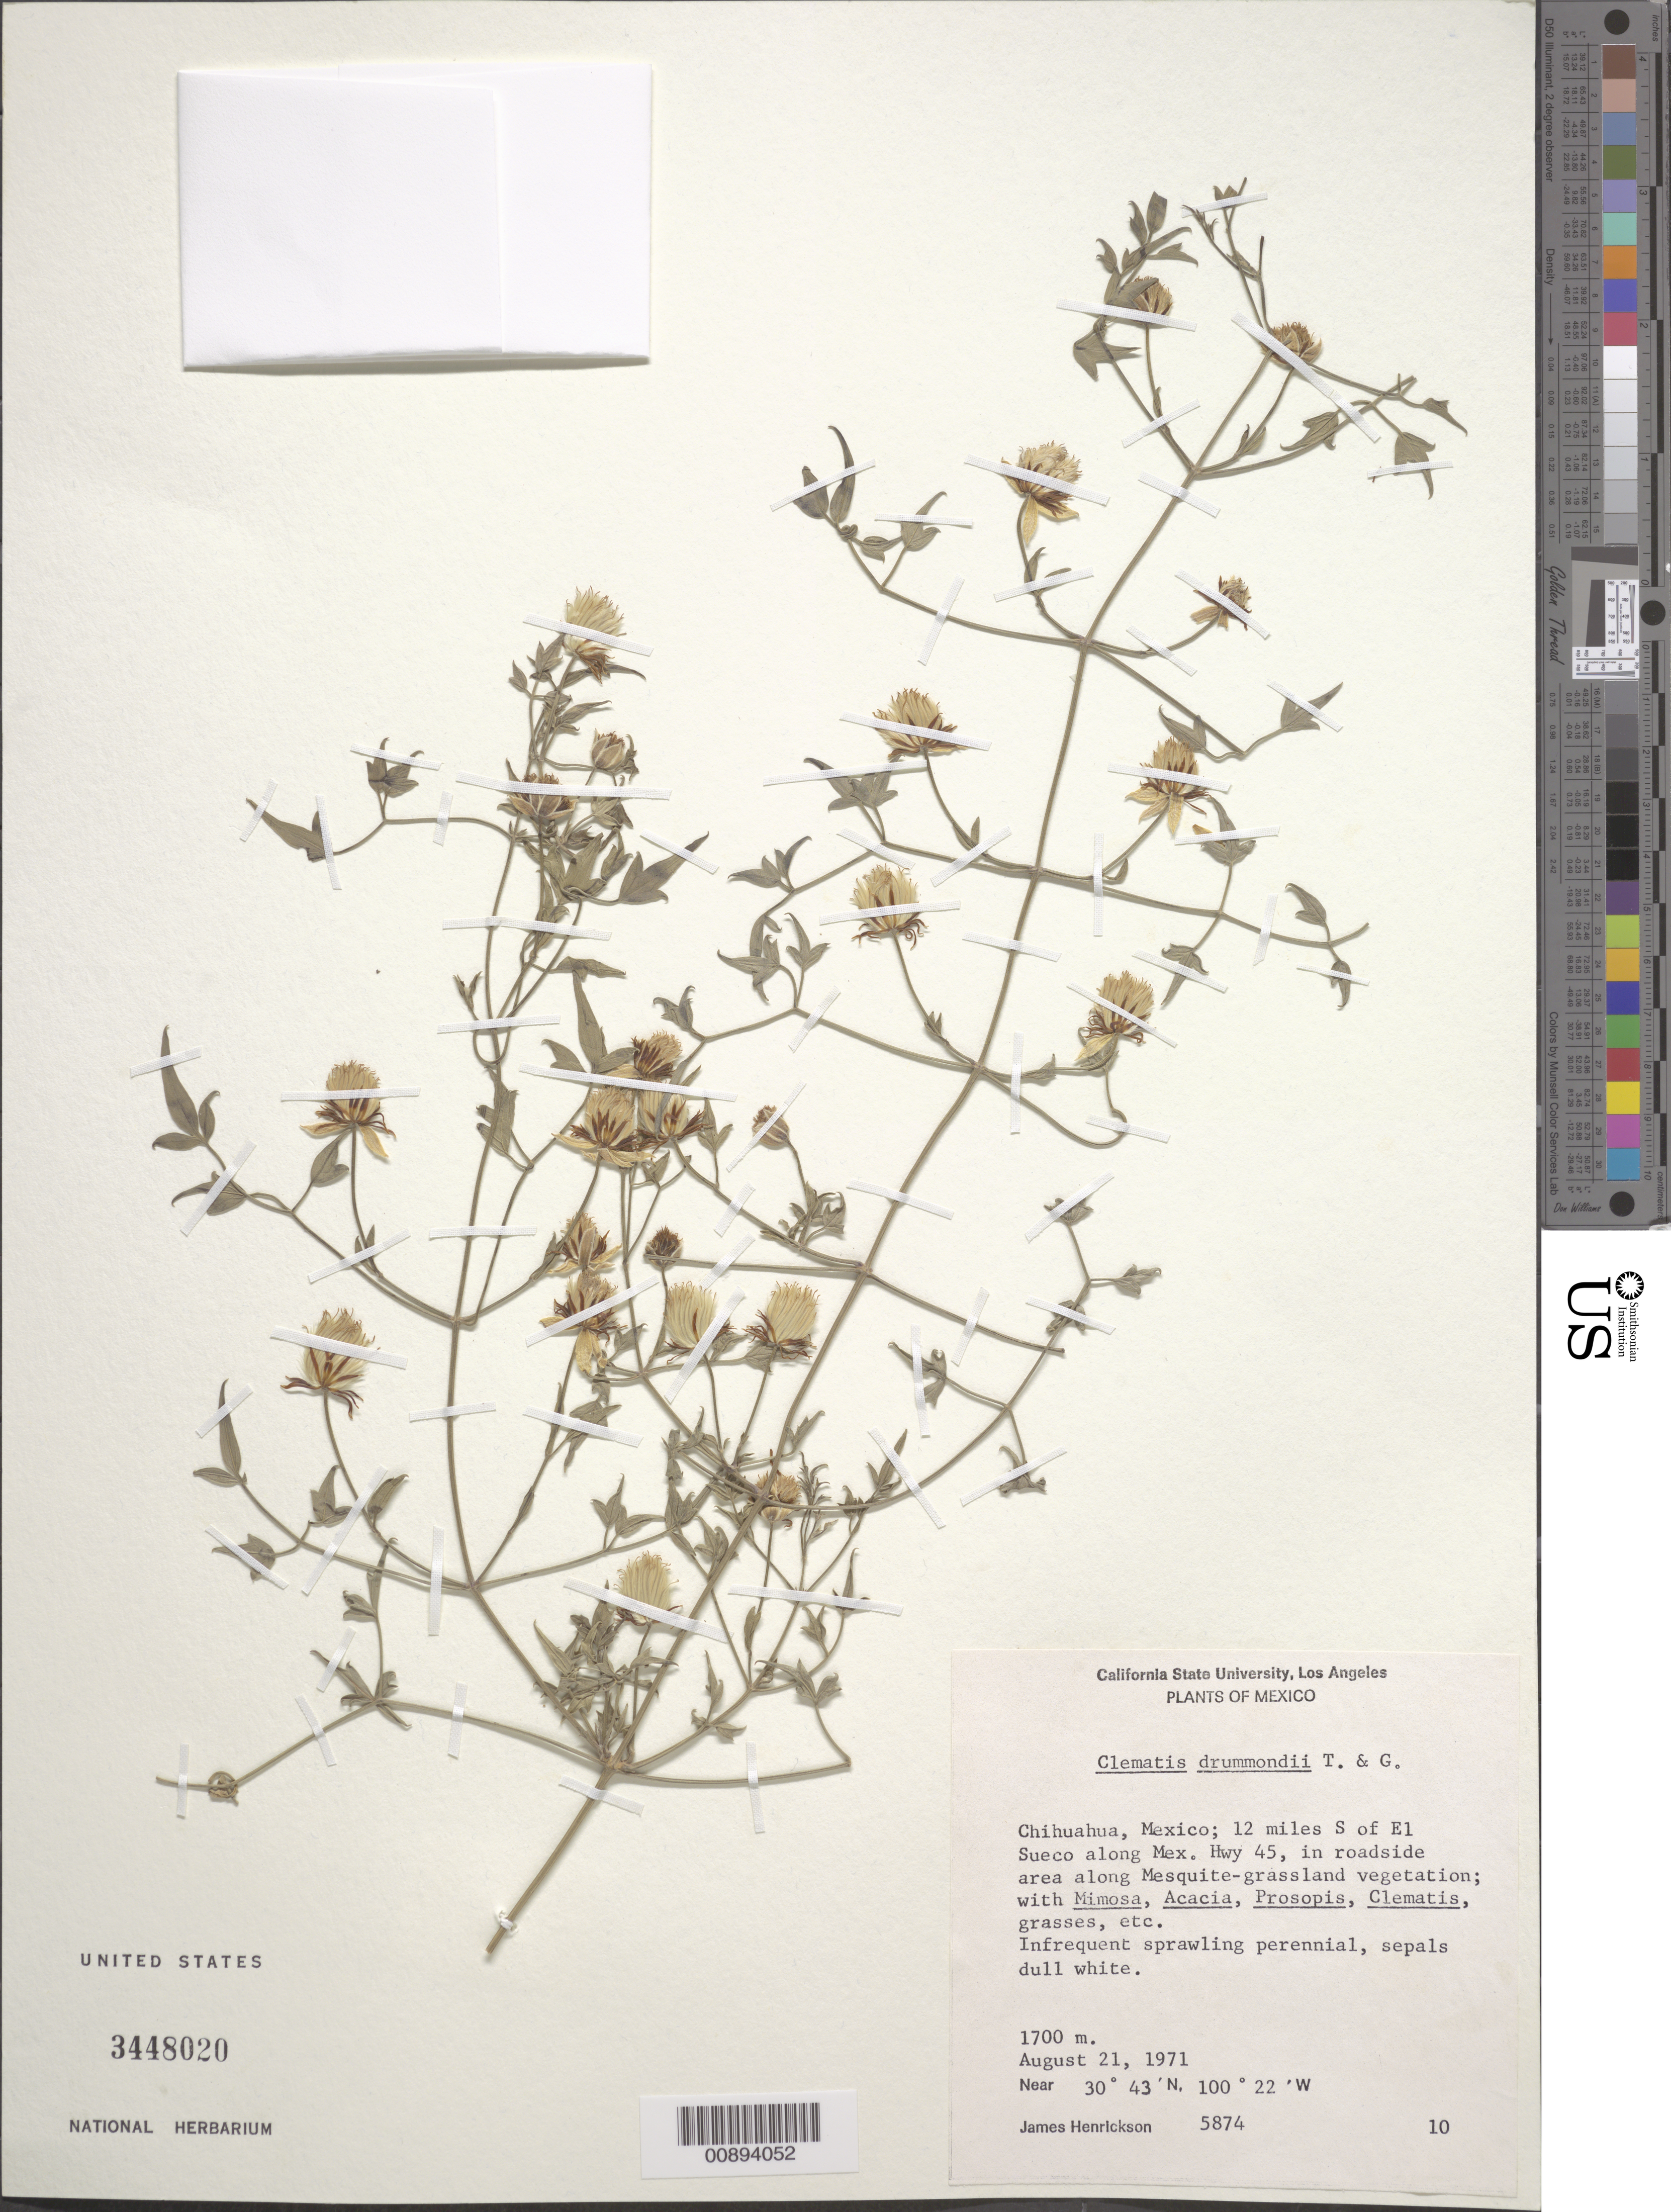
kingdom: Plantae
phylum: Tracheophyta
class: Magnoliopsida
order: Ranunculales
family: Ranunculaceae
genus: Clematis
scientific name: Clematis drummondii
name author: Torr. & A. Gray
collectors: J. Henrickson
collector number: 5874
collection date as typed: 21 Aug 1971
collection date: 1971-08-21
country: Mexico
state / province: Chihuahua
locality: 12 miles S of El Sueco along Mex. Hwy 45.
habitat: In roadside area along Mesquite-grassland vegetation; with Mimosa, Acacia, Prosopis, Clematis, grasses, etc.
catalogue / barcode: US 3448020